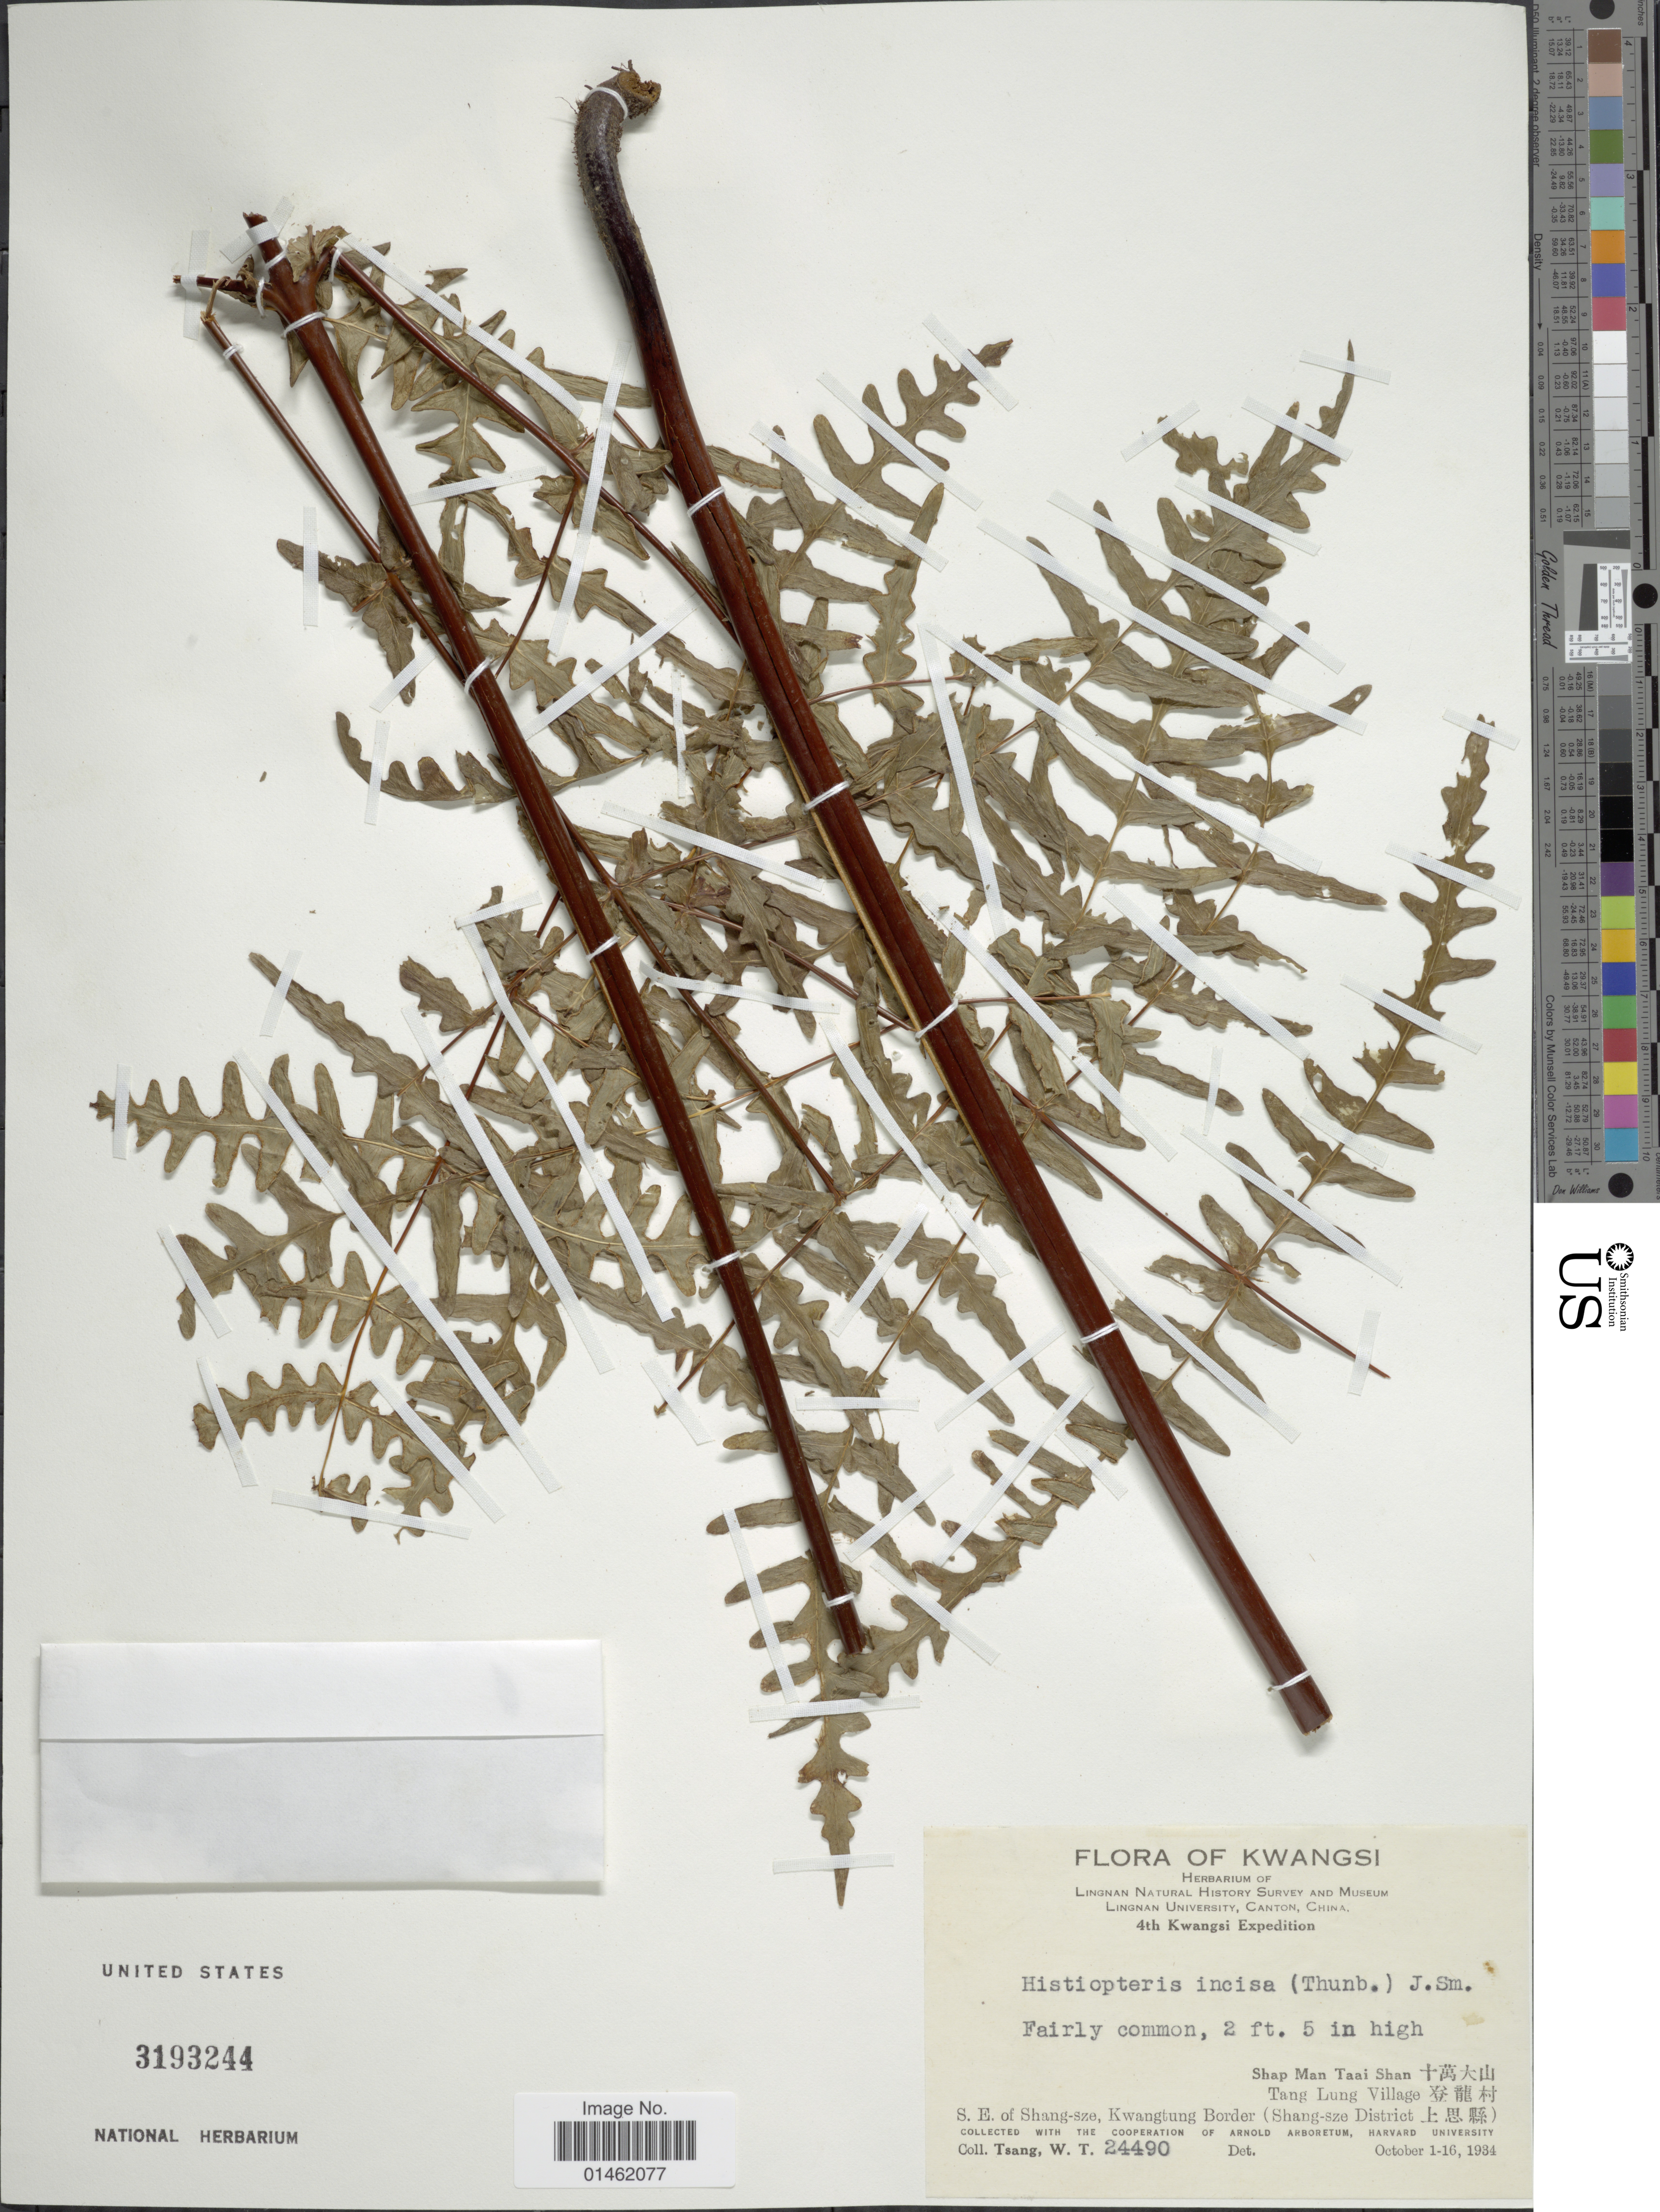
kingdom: Plantae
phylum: Tracheophyta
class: Polypodiopsida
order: Polypodiales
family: Dennstaedtiaceae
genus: Histiopteris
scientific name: Histiopteris incisa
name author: (Thunb.) J. Sm.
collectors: W. T. Tsang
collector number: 24490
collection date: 1934-10-01/1934-10-16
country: China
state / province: Guangxi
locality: Kwangsi, Shap Man Taai Shan, Tang Lung Village, S.E. of Shang-sze, Kwangtung Border(Shang-sze District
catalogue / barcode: US 3193244